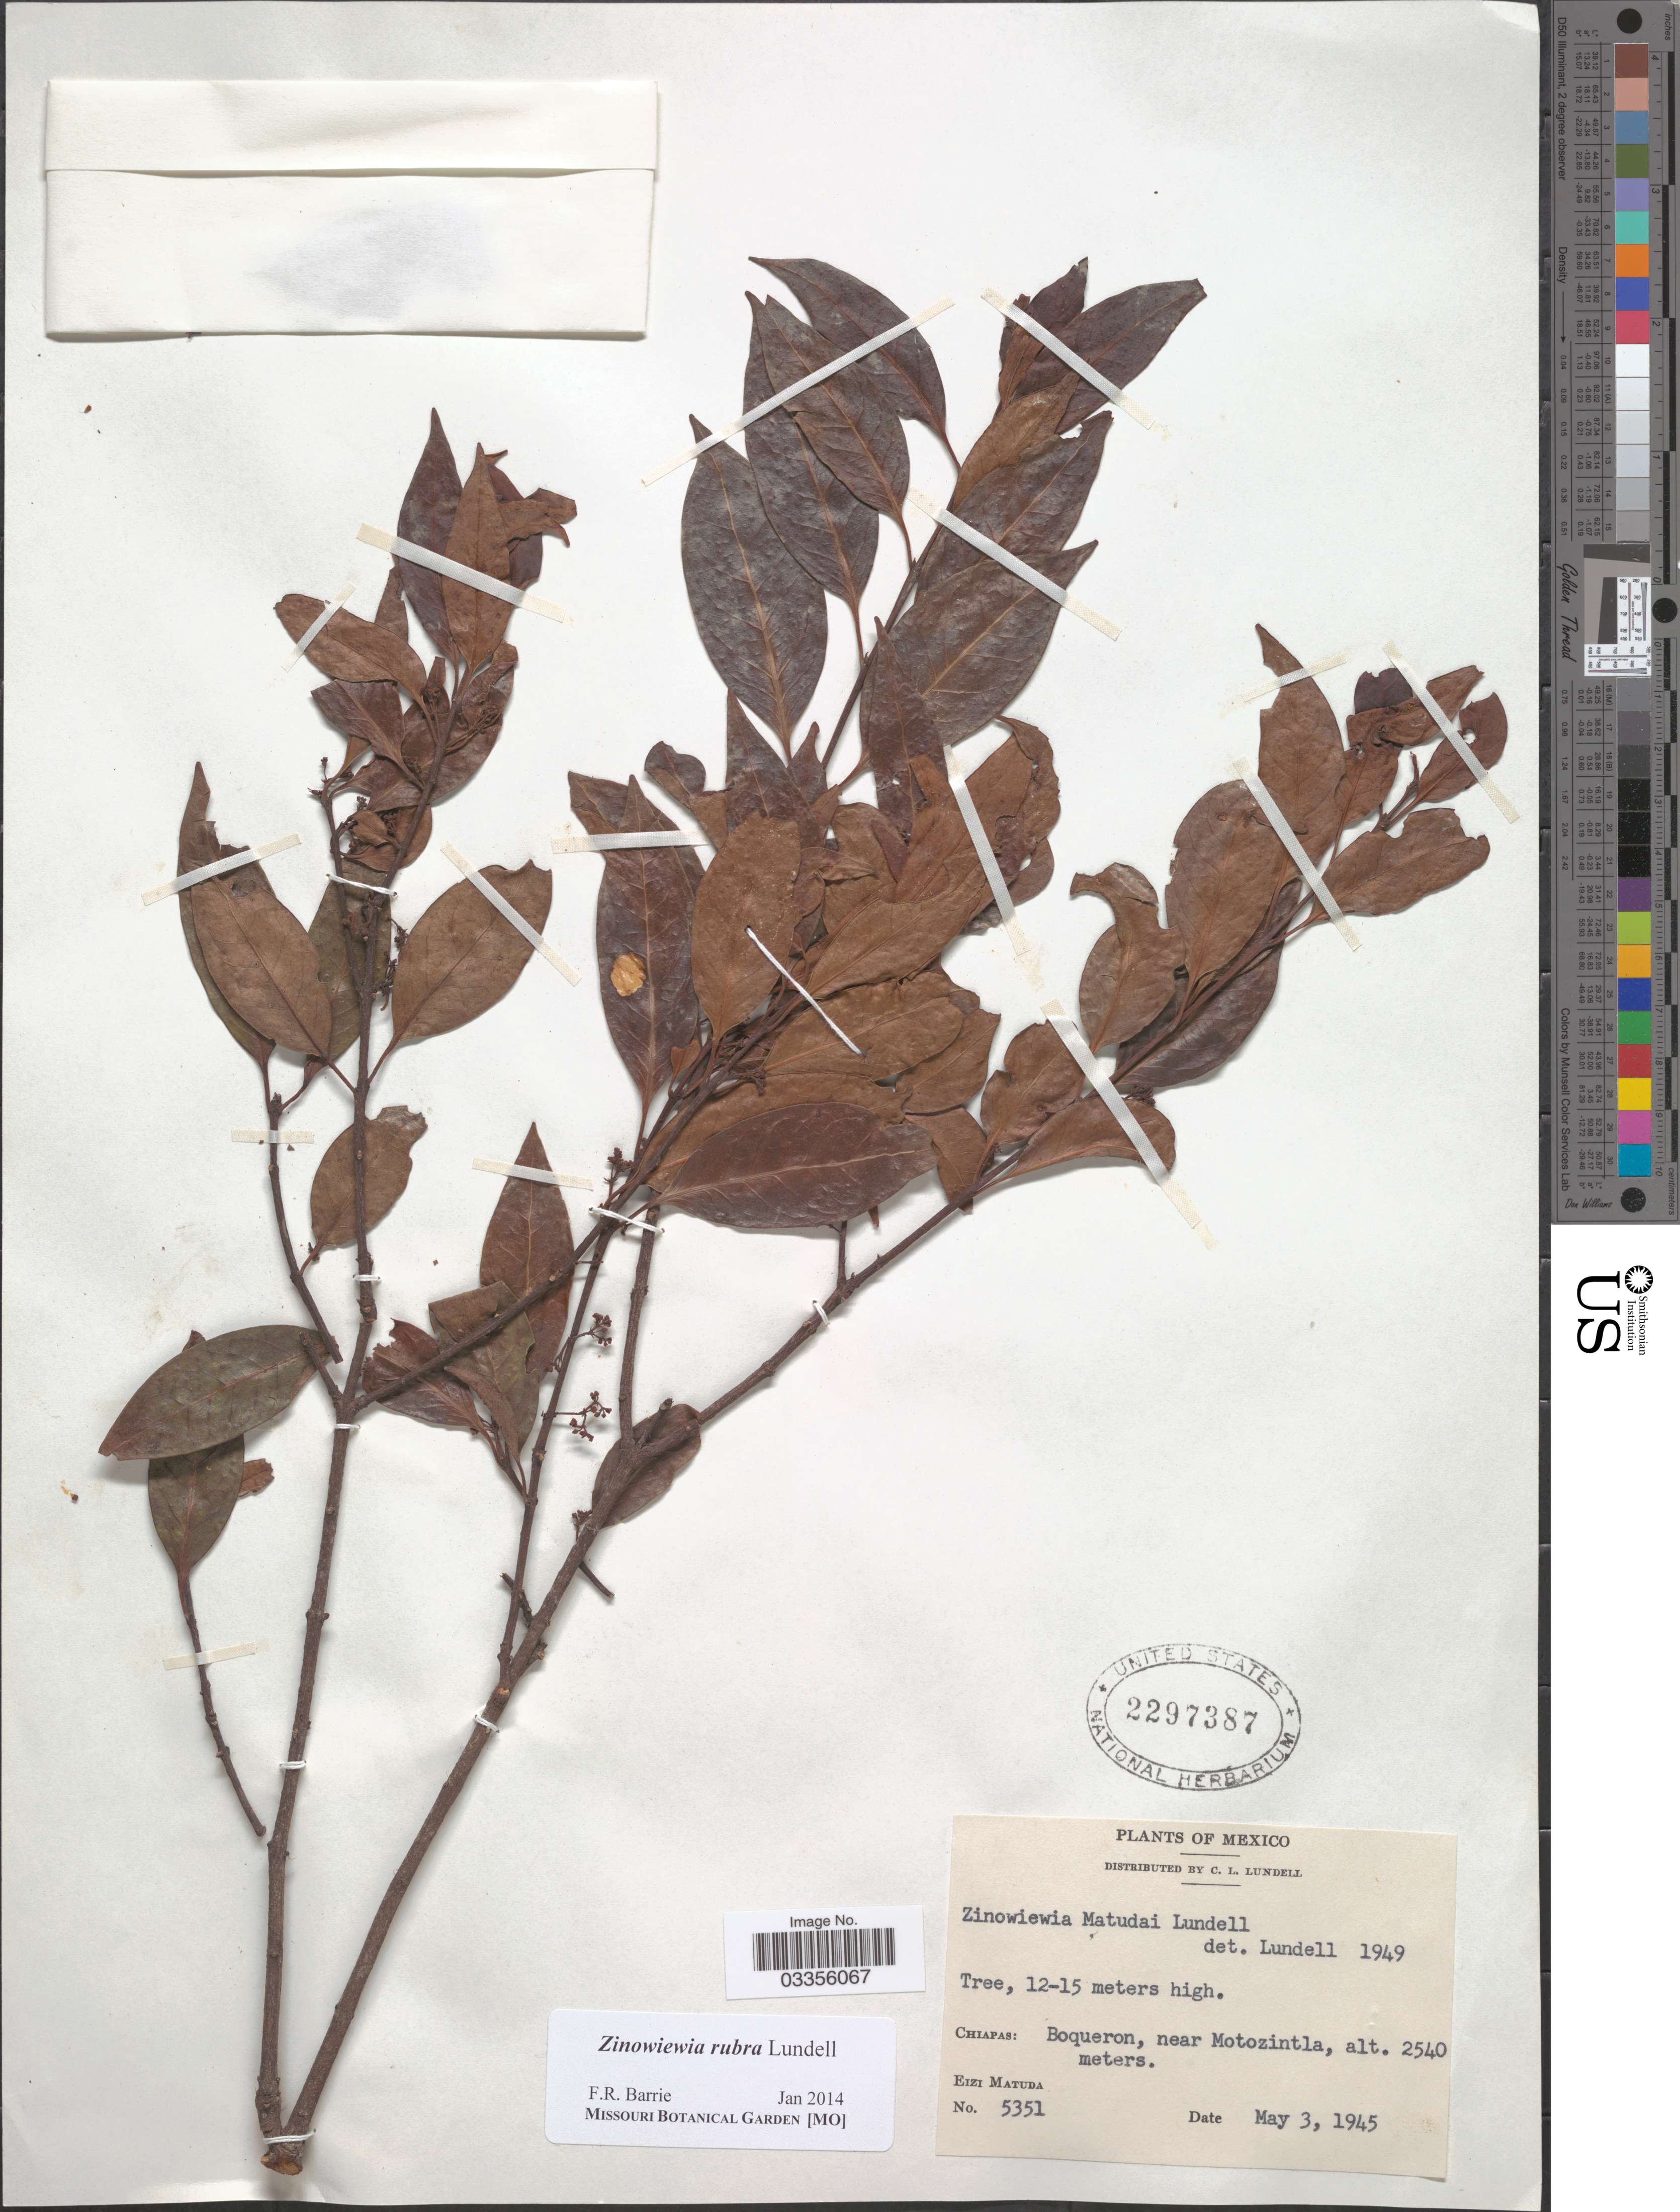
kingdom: Plantae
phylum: Tracheophyta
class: Magnoliopsida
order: Celastrales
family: Celastraceae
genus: Zinowiewia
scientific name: Zinowiewia rubra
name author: Lundell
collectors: E. Matuda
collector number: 5351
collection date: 1945-05-03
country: Mexico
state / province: Chiapas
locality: Boqueron, near Motozintla.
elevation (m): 2540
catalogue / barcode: US 2297387